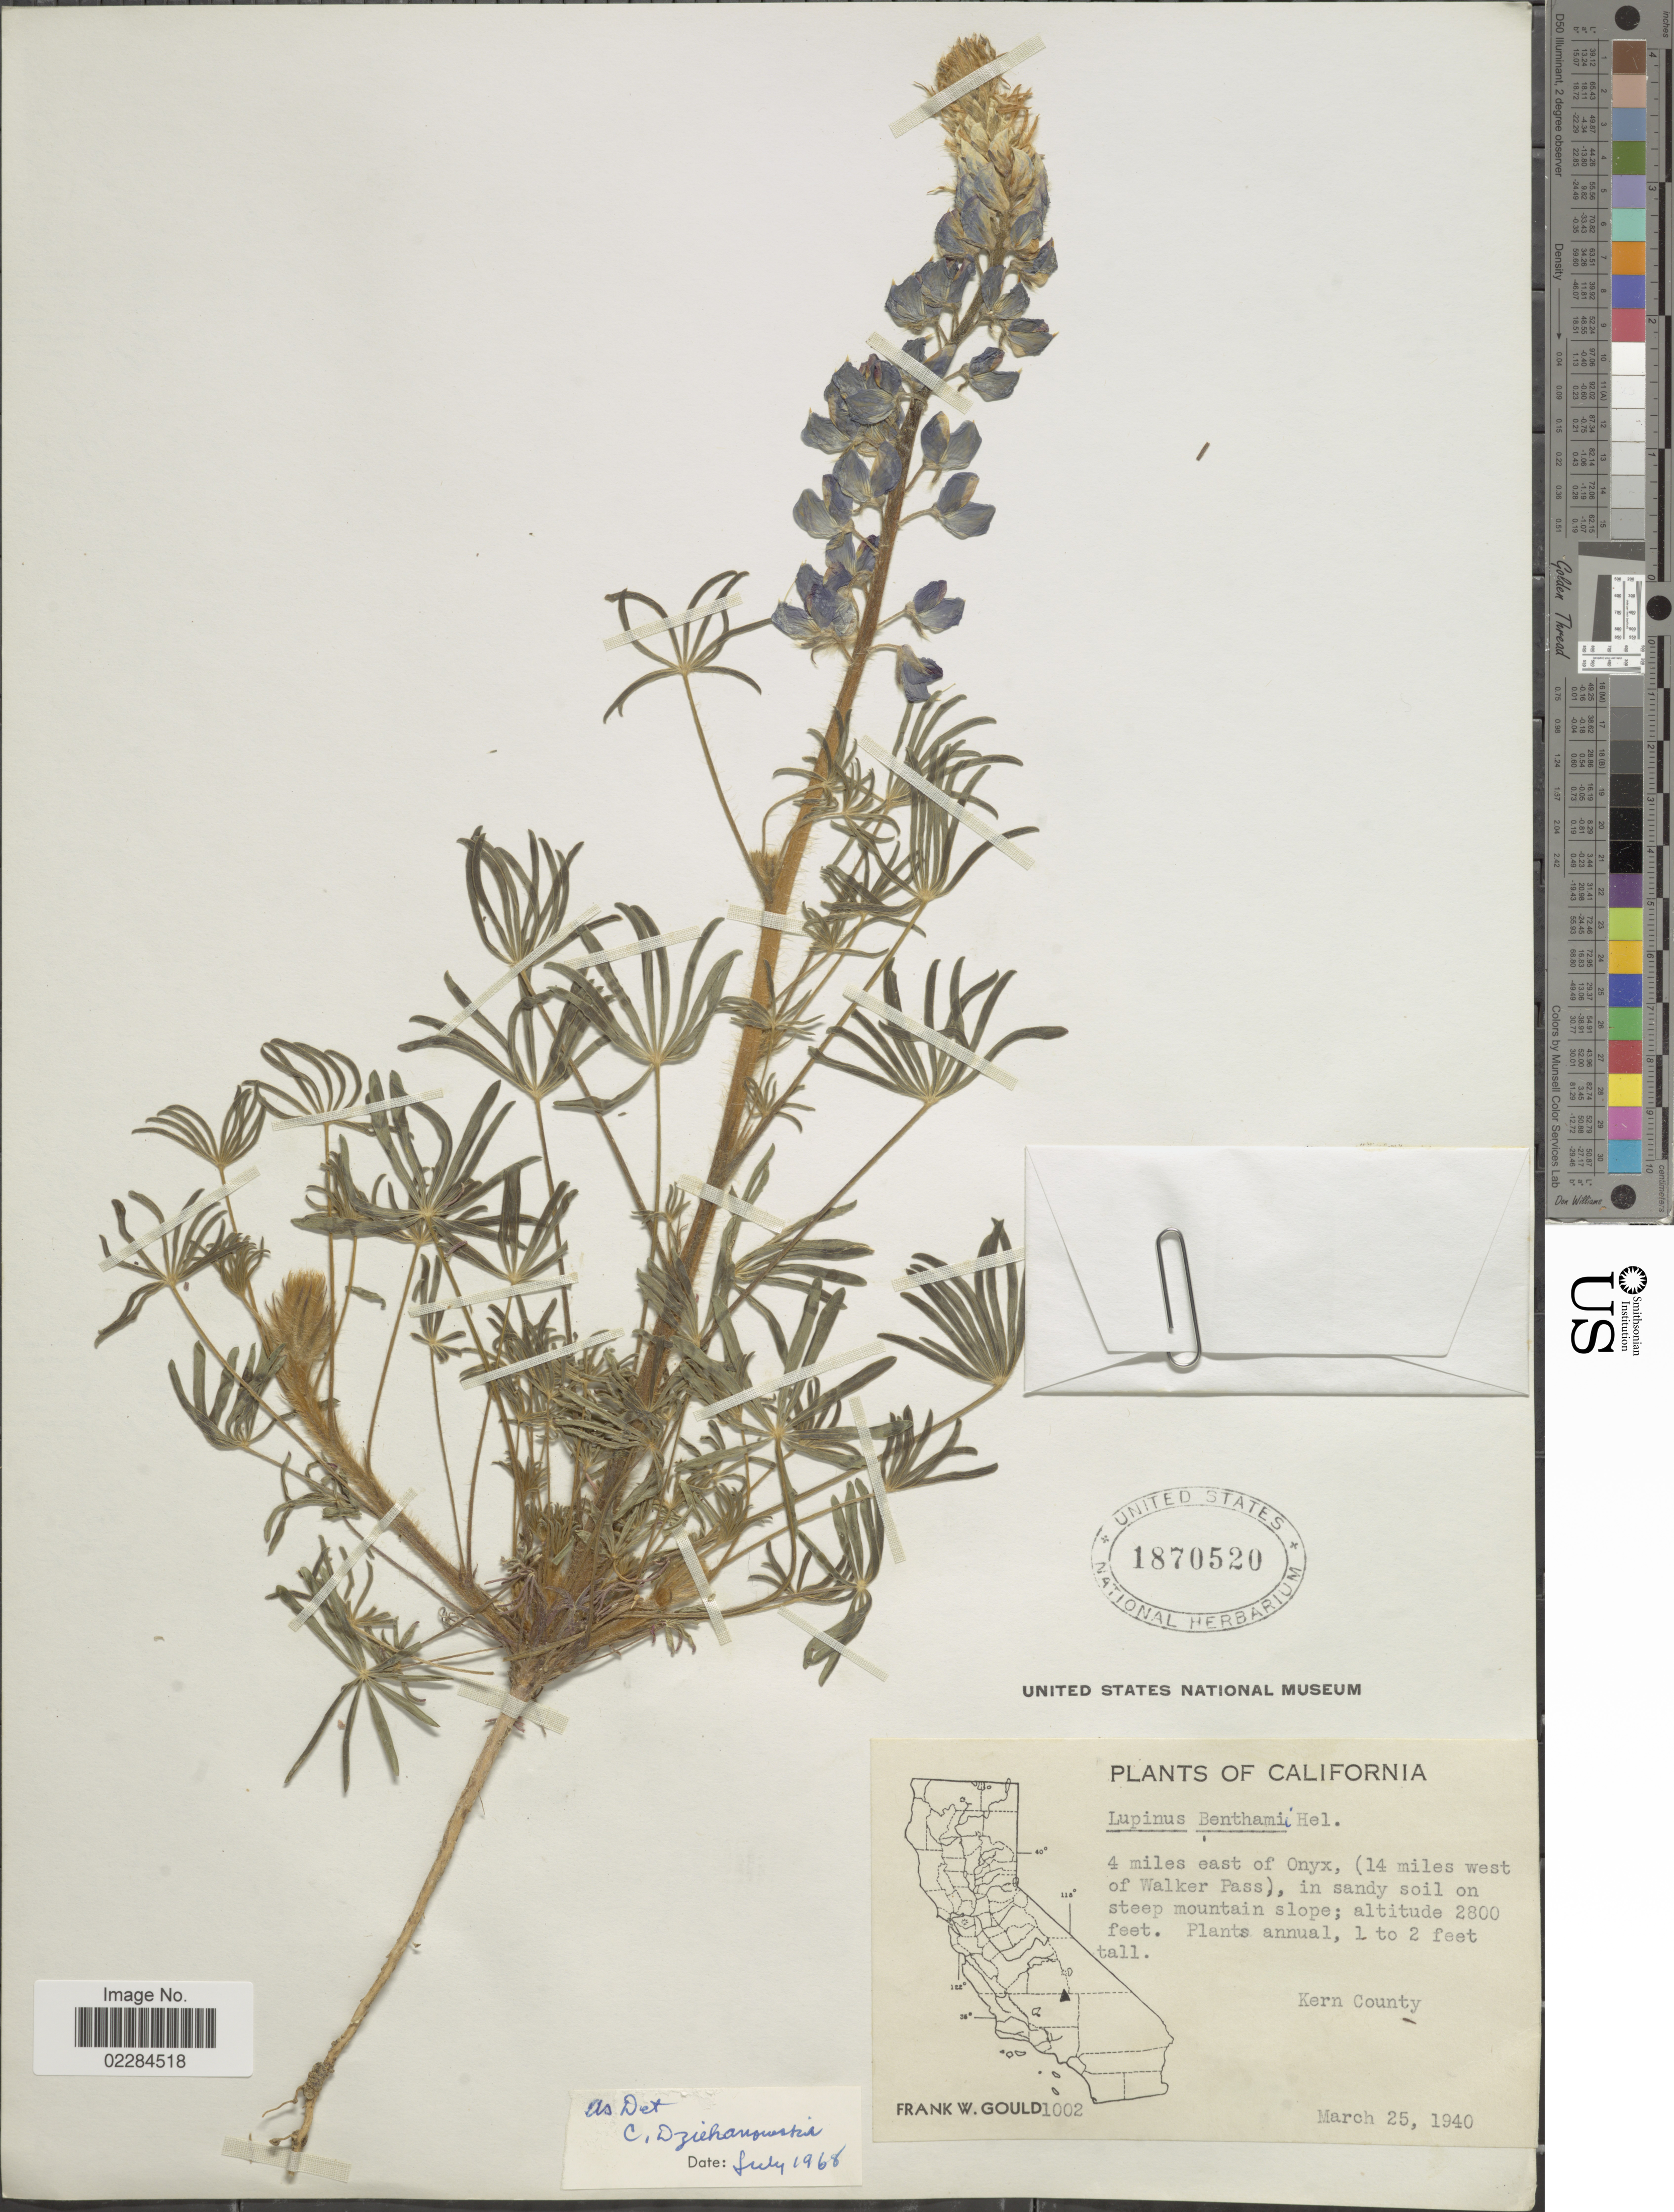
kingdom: Plantae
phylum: Tracheophyta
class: Magnoliopsida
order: Fabales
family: Fabaceae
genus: Lupinus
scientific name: Lupinus benthamii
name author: A. Heller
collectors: F. W. Gould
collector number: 1002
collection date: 1940-03-25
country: United States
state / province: California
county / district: Kern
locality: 4 miles east of Onyx, ( 14 miles west of Walker Pass), in sandy soil on steep mountain slope. Kern County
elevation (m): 853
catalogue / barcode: US 1870520